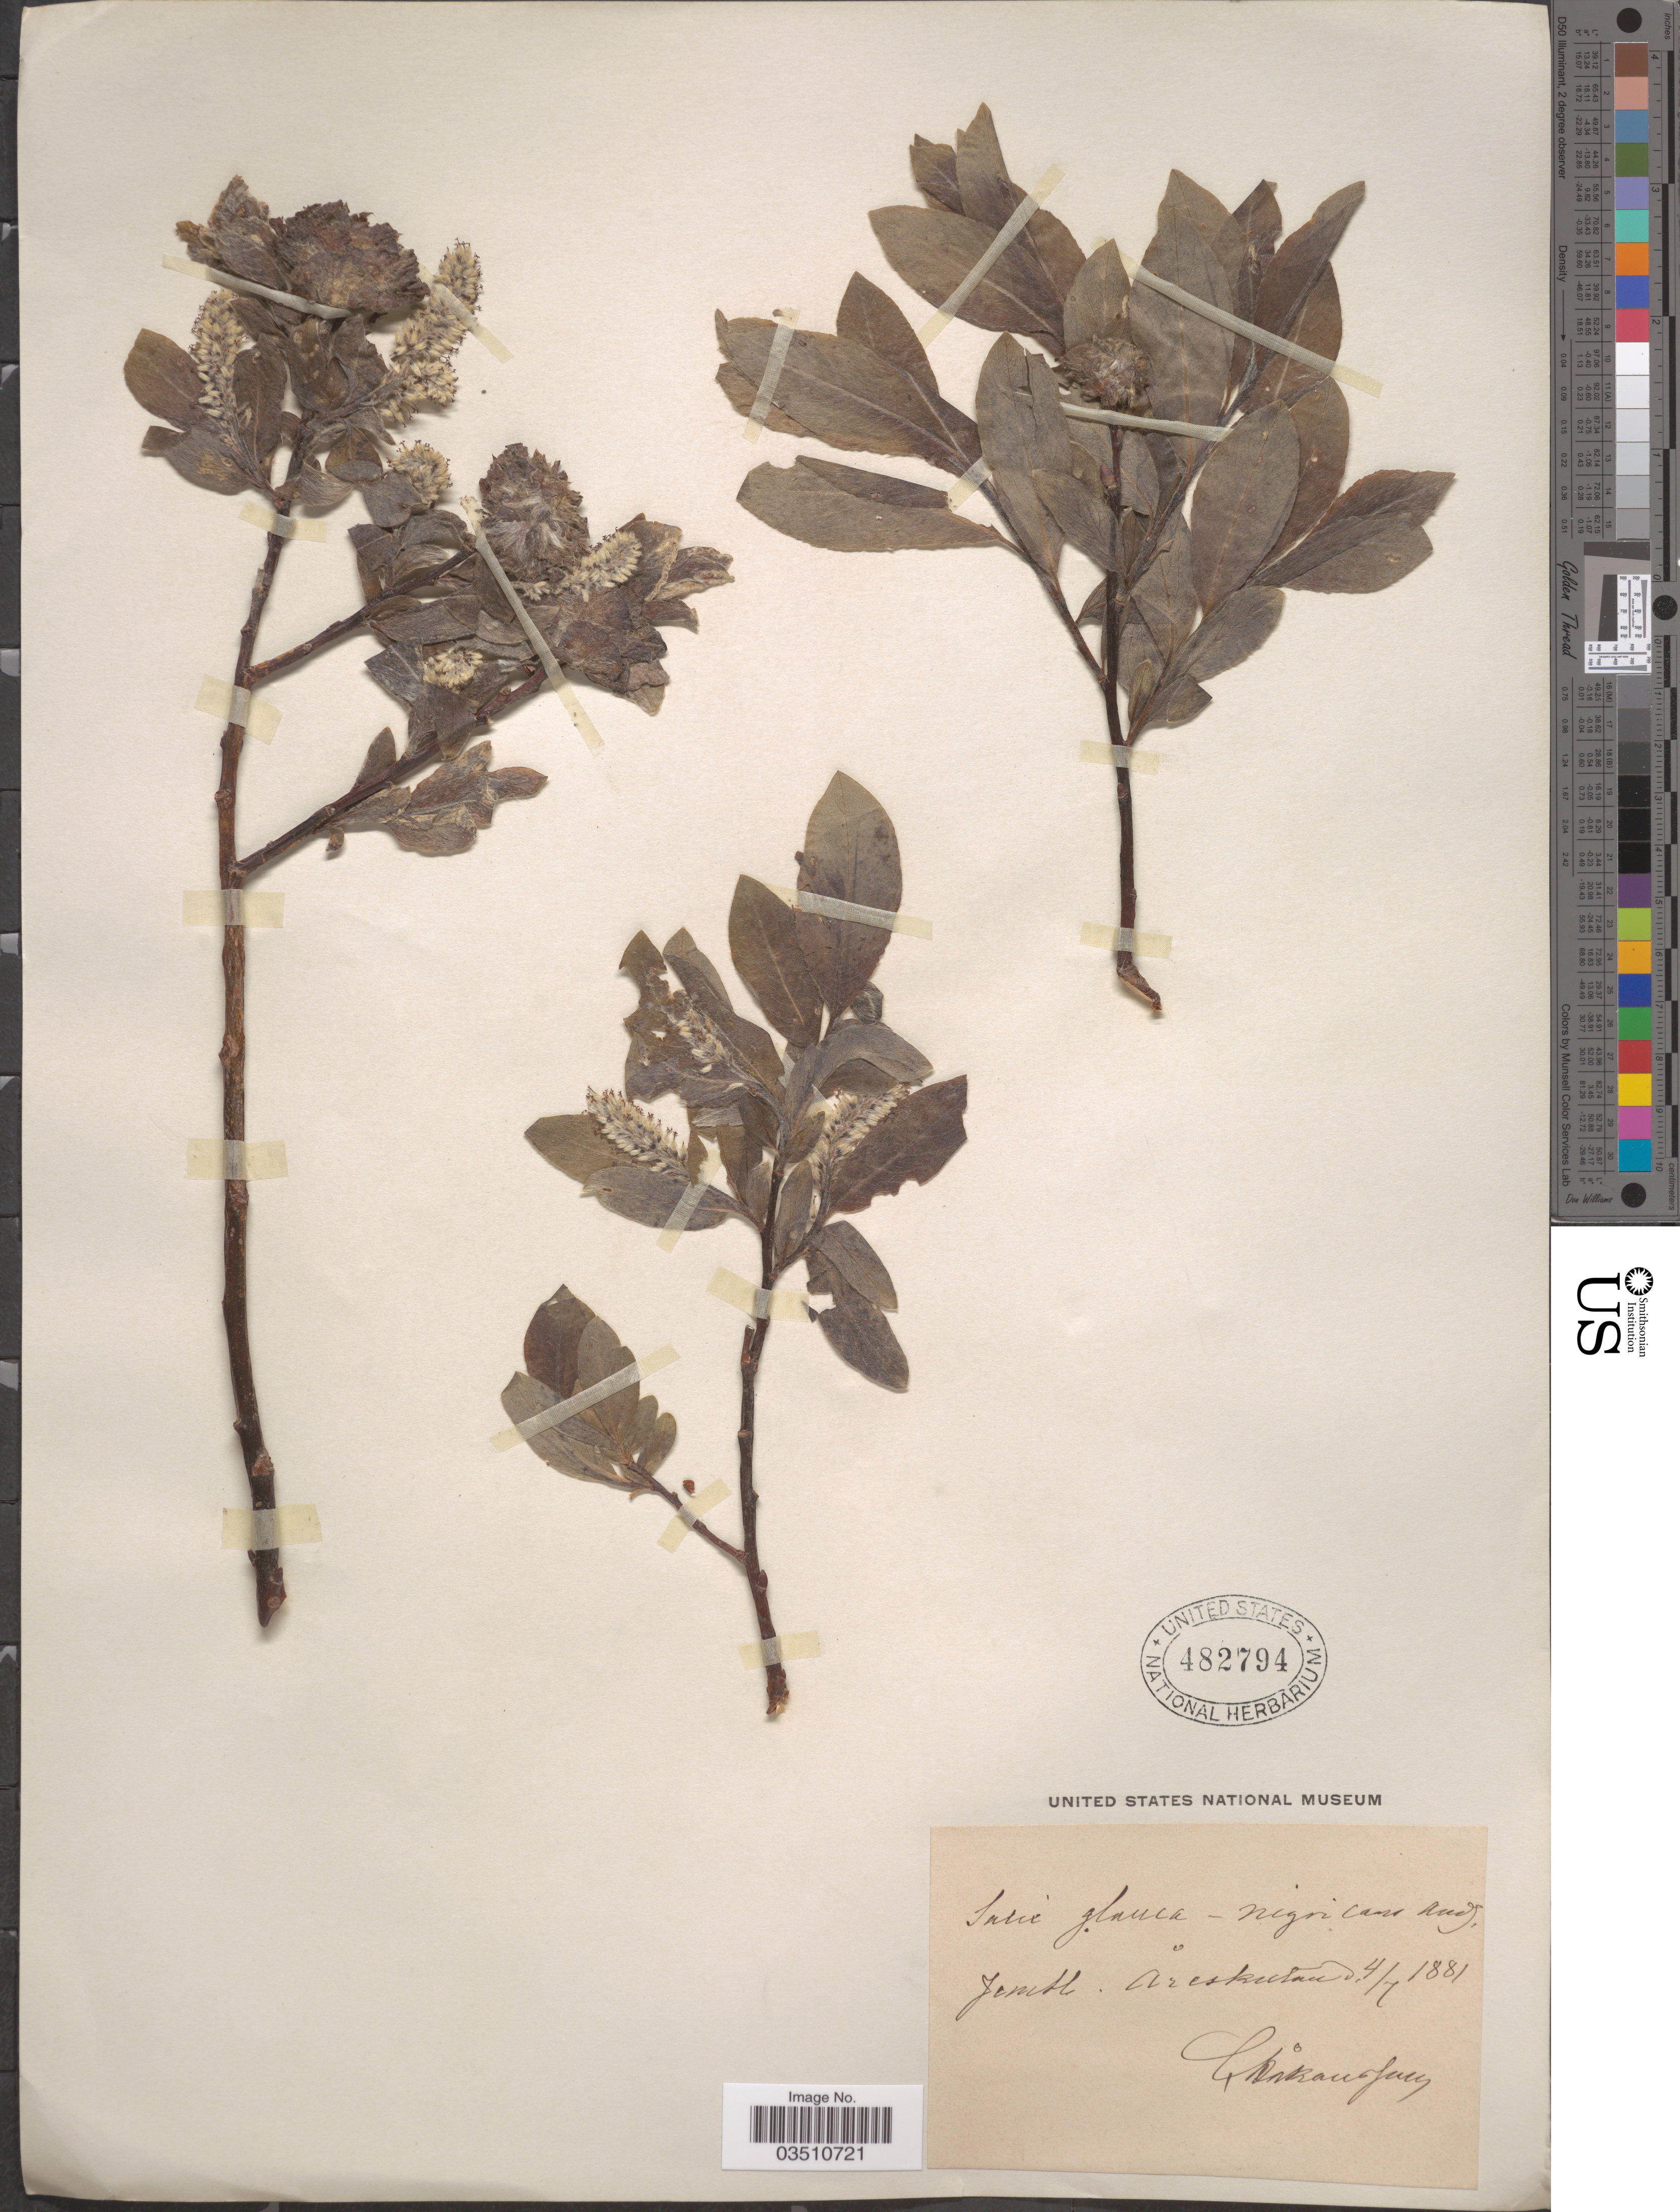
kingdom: Plantae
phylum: Tracheophyta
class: Magnoliopsida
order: Malpighiales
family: Salicaceae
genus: Salix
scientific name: Salix glauca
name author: L.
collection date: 1881-07-04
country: Sweden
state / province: Jamtland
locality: Åreskutan.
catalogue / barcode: US 482794